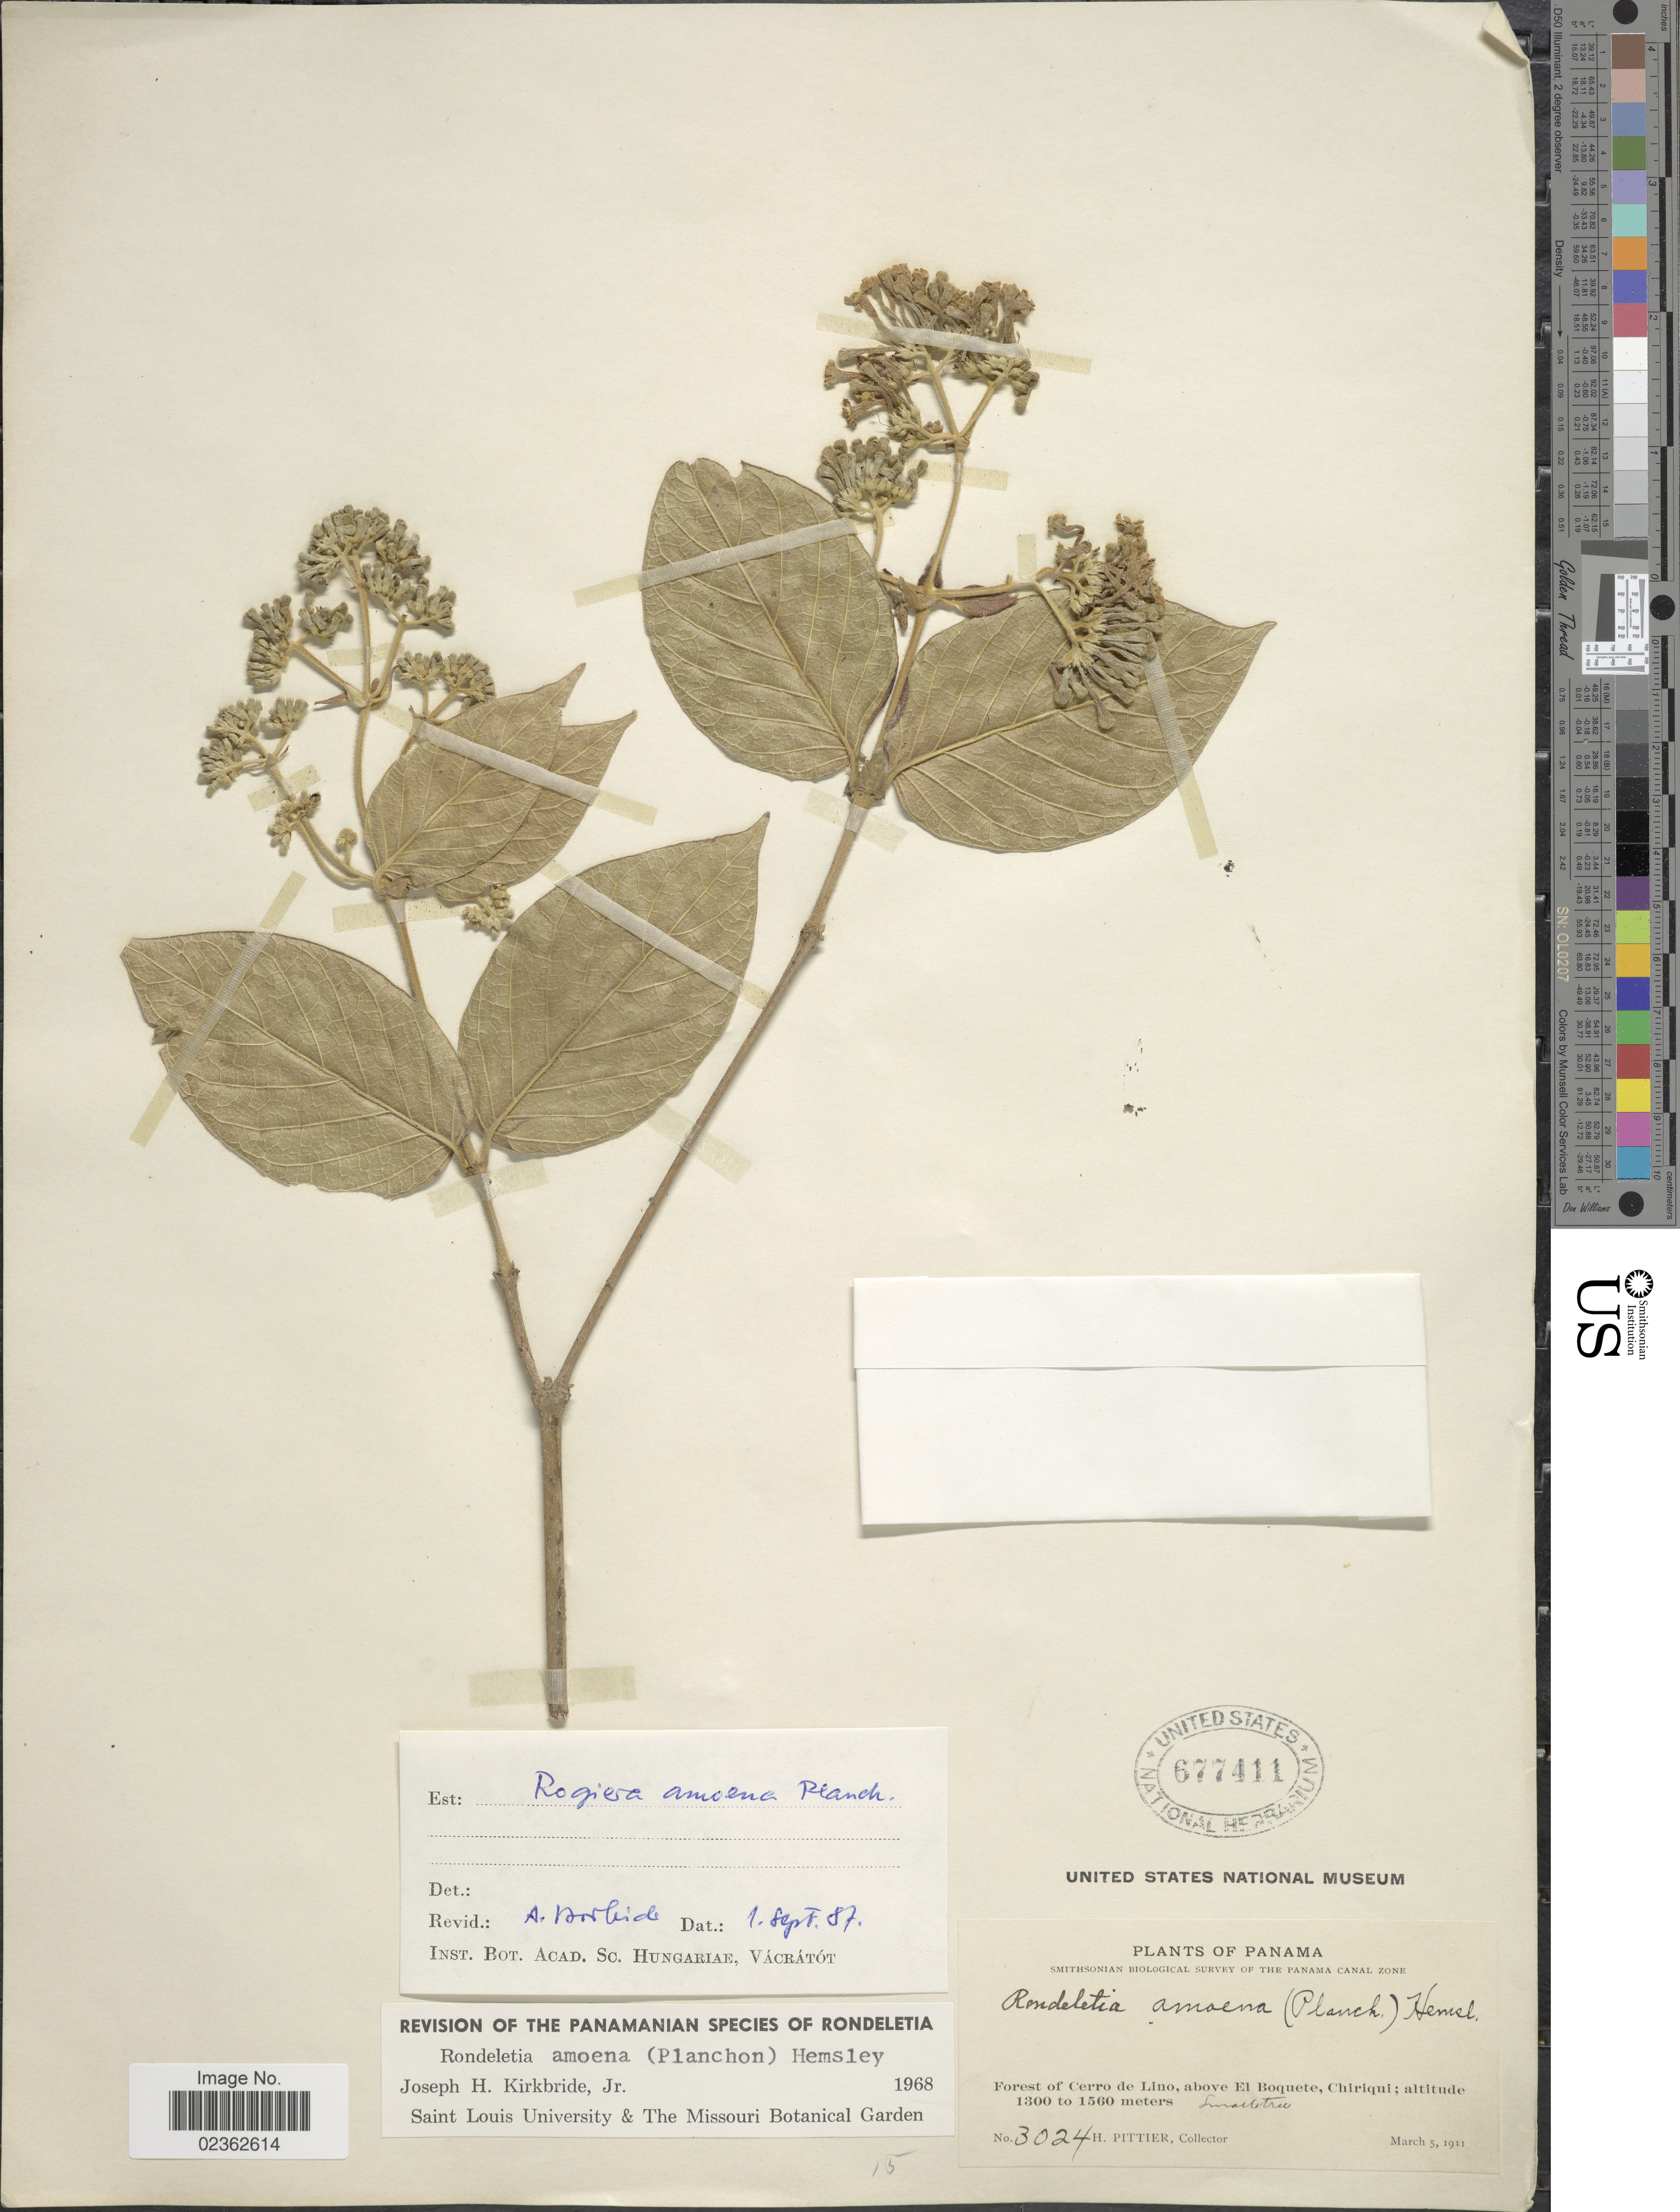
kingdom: Plantae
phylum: Tracheophyta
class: Magnoliopsida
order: Gentianales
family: Rubiaceae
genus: Rogiera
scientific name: Rogiera amoena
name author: Planch.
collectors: H. F. Pittier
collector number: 3024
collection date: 1911-03-05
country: Panama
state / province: Chiriqui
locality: The Panama Canal Zone, Forest of Cerro de Lino, above El Boquete.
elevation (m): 1300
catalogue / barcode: US 677411